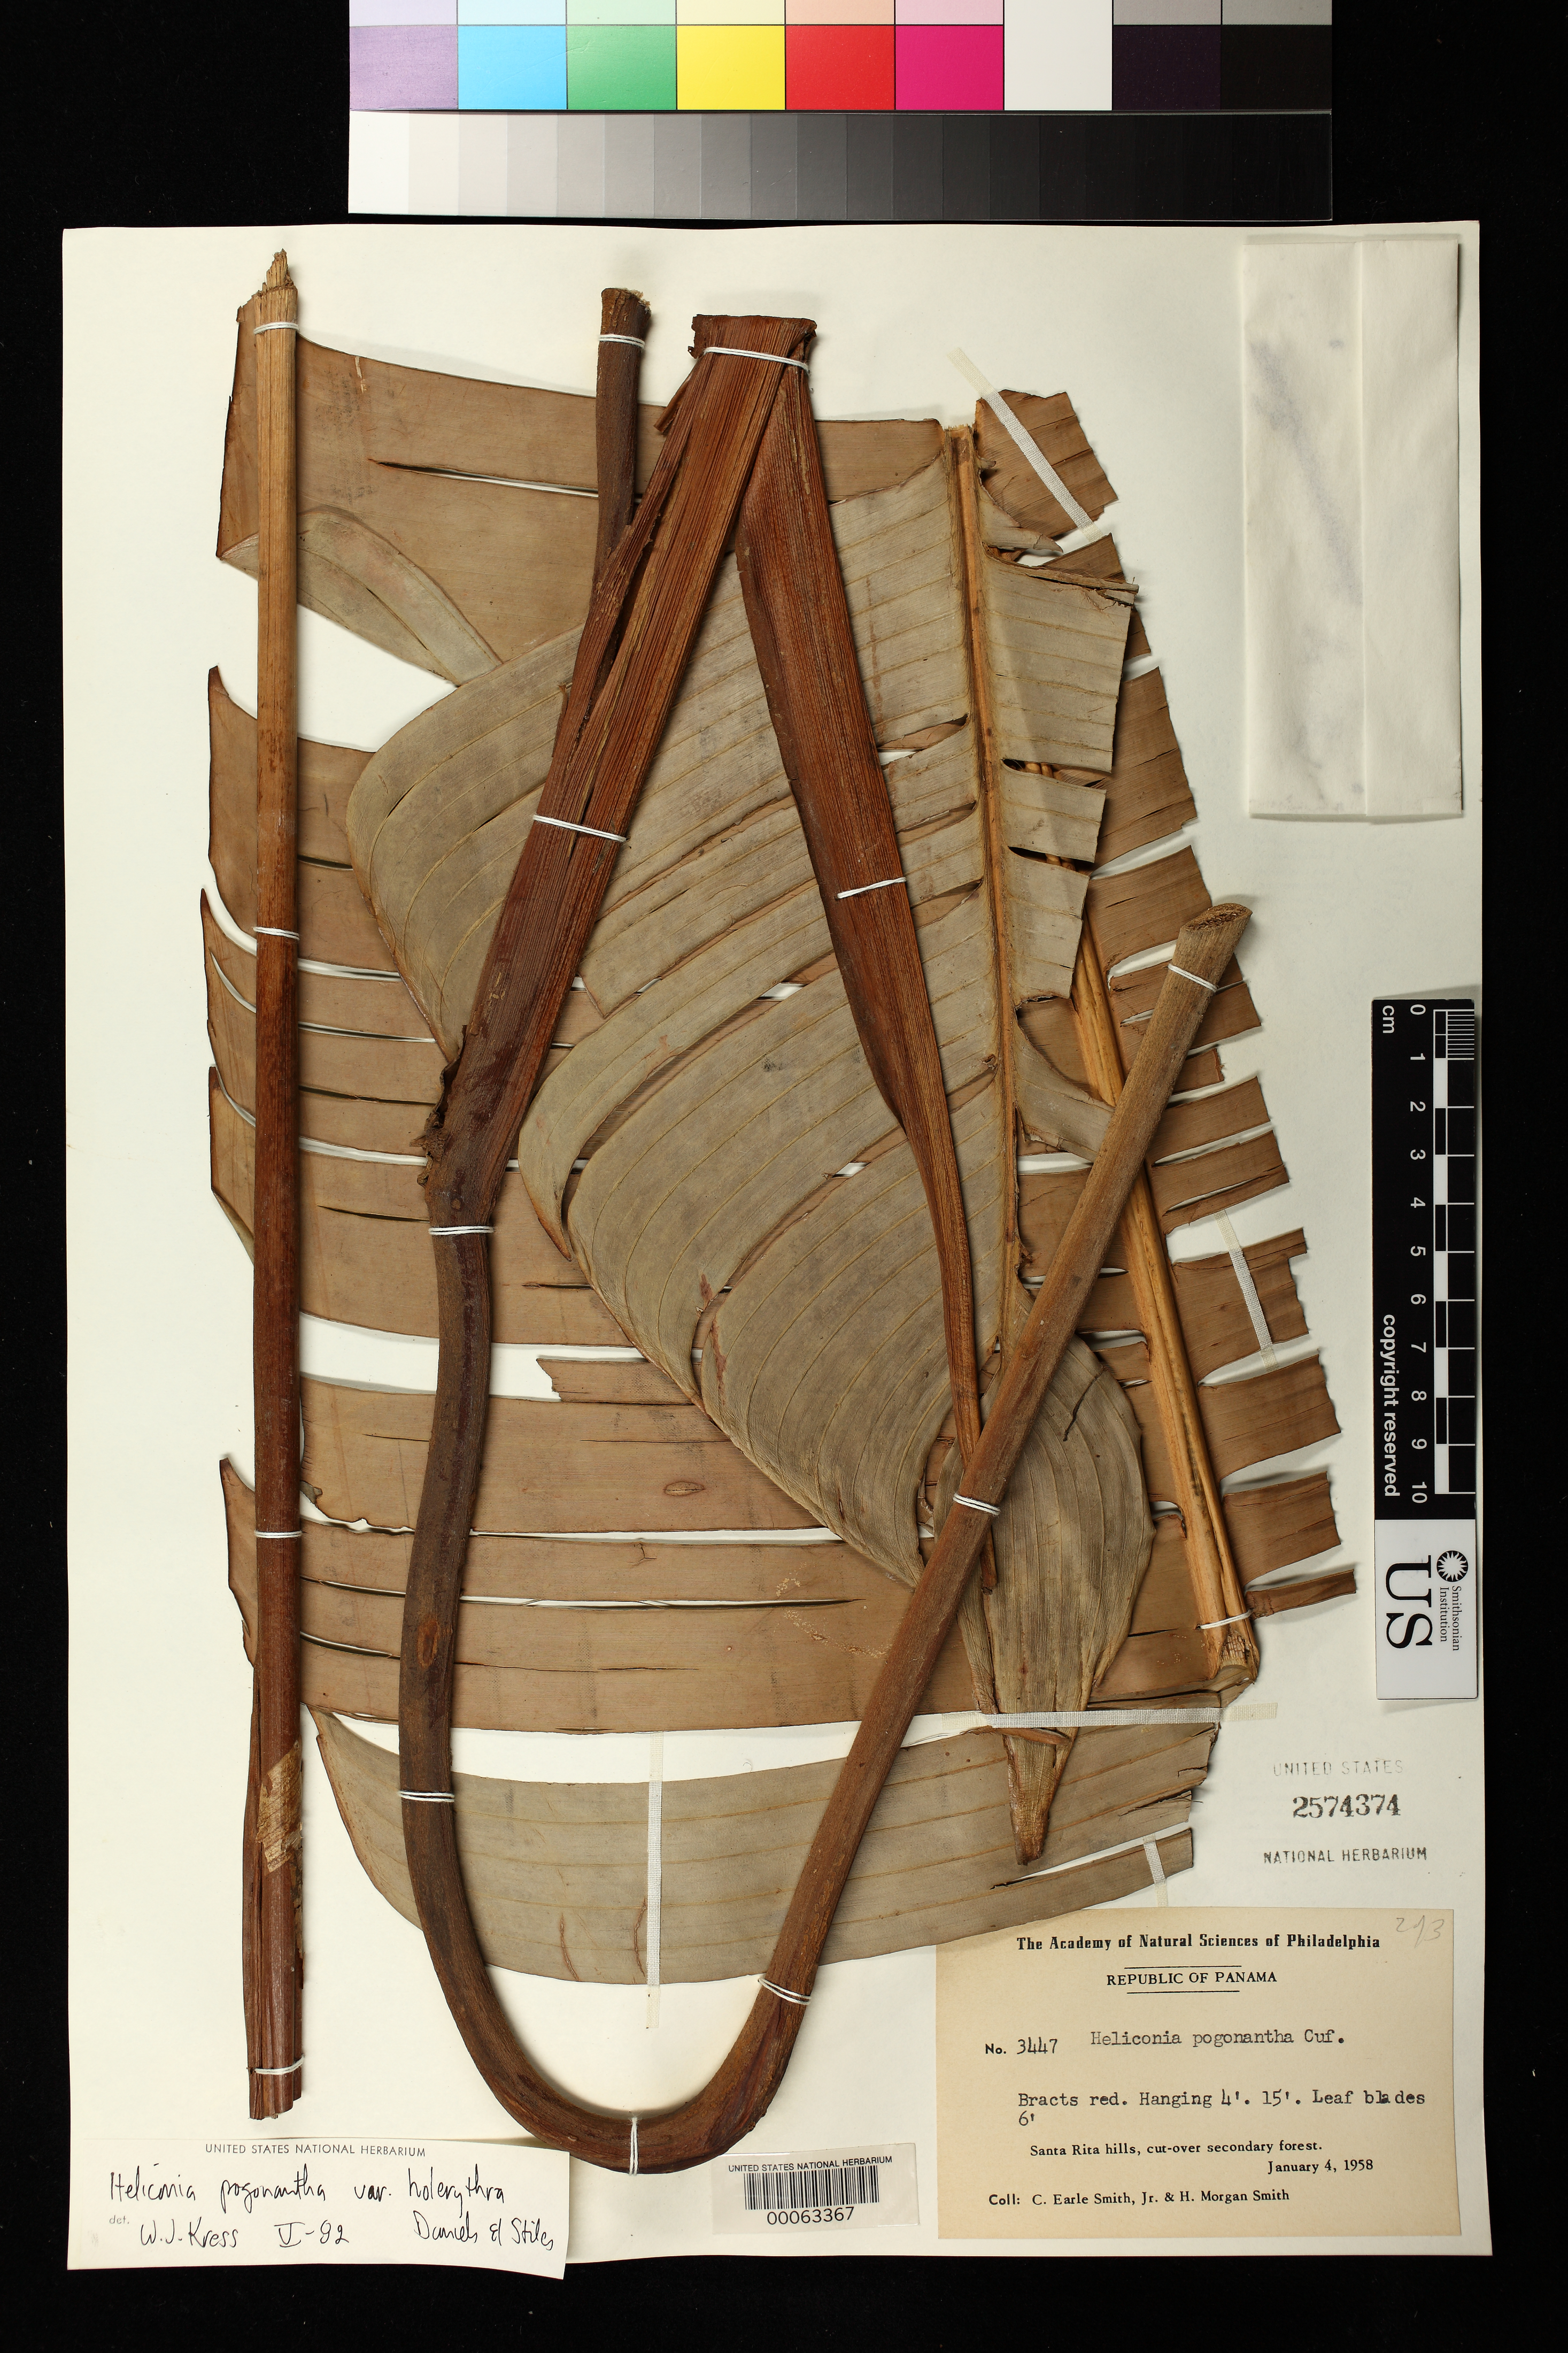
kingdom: Plantae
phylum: Tracheophyta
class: Liliopsida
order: Zingiberales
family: Heliconiaceae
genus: Heliconia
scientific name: Heliconia pogonantha var. holerythra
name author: G.S. Daniels & F.G. Stiles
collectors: C. E. Smith Jr. & H. M. Smith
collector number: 3447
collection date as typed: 04 Jan 1958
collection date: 1958-01-04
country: Panama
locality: Santa Rita Hills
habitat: Cut-over secondary forest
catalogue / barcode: US 2574374